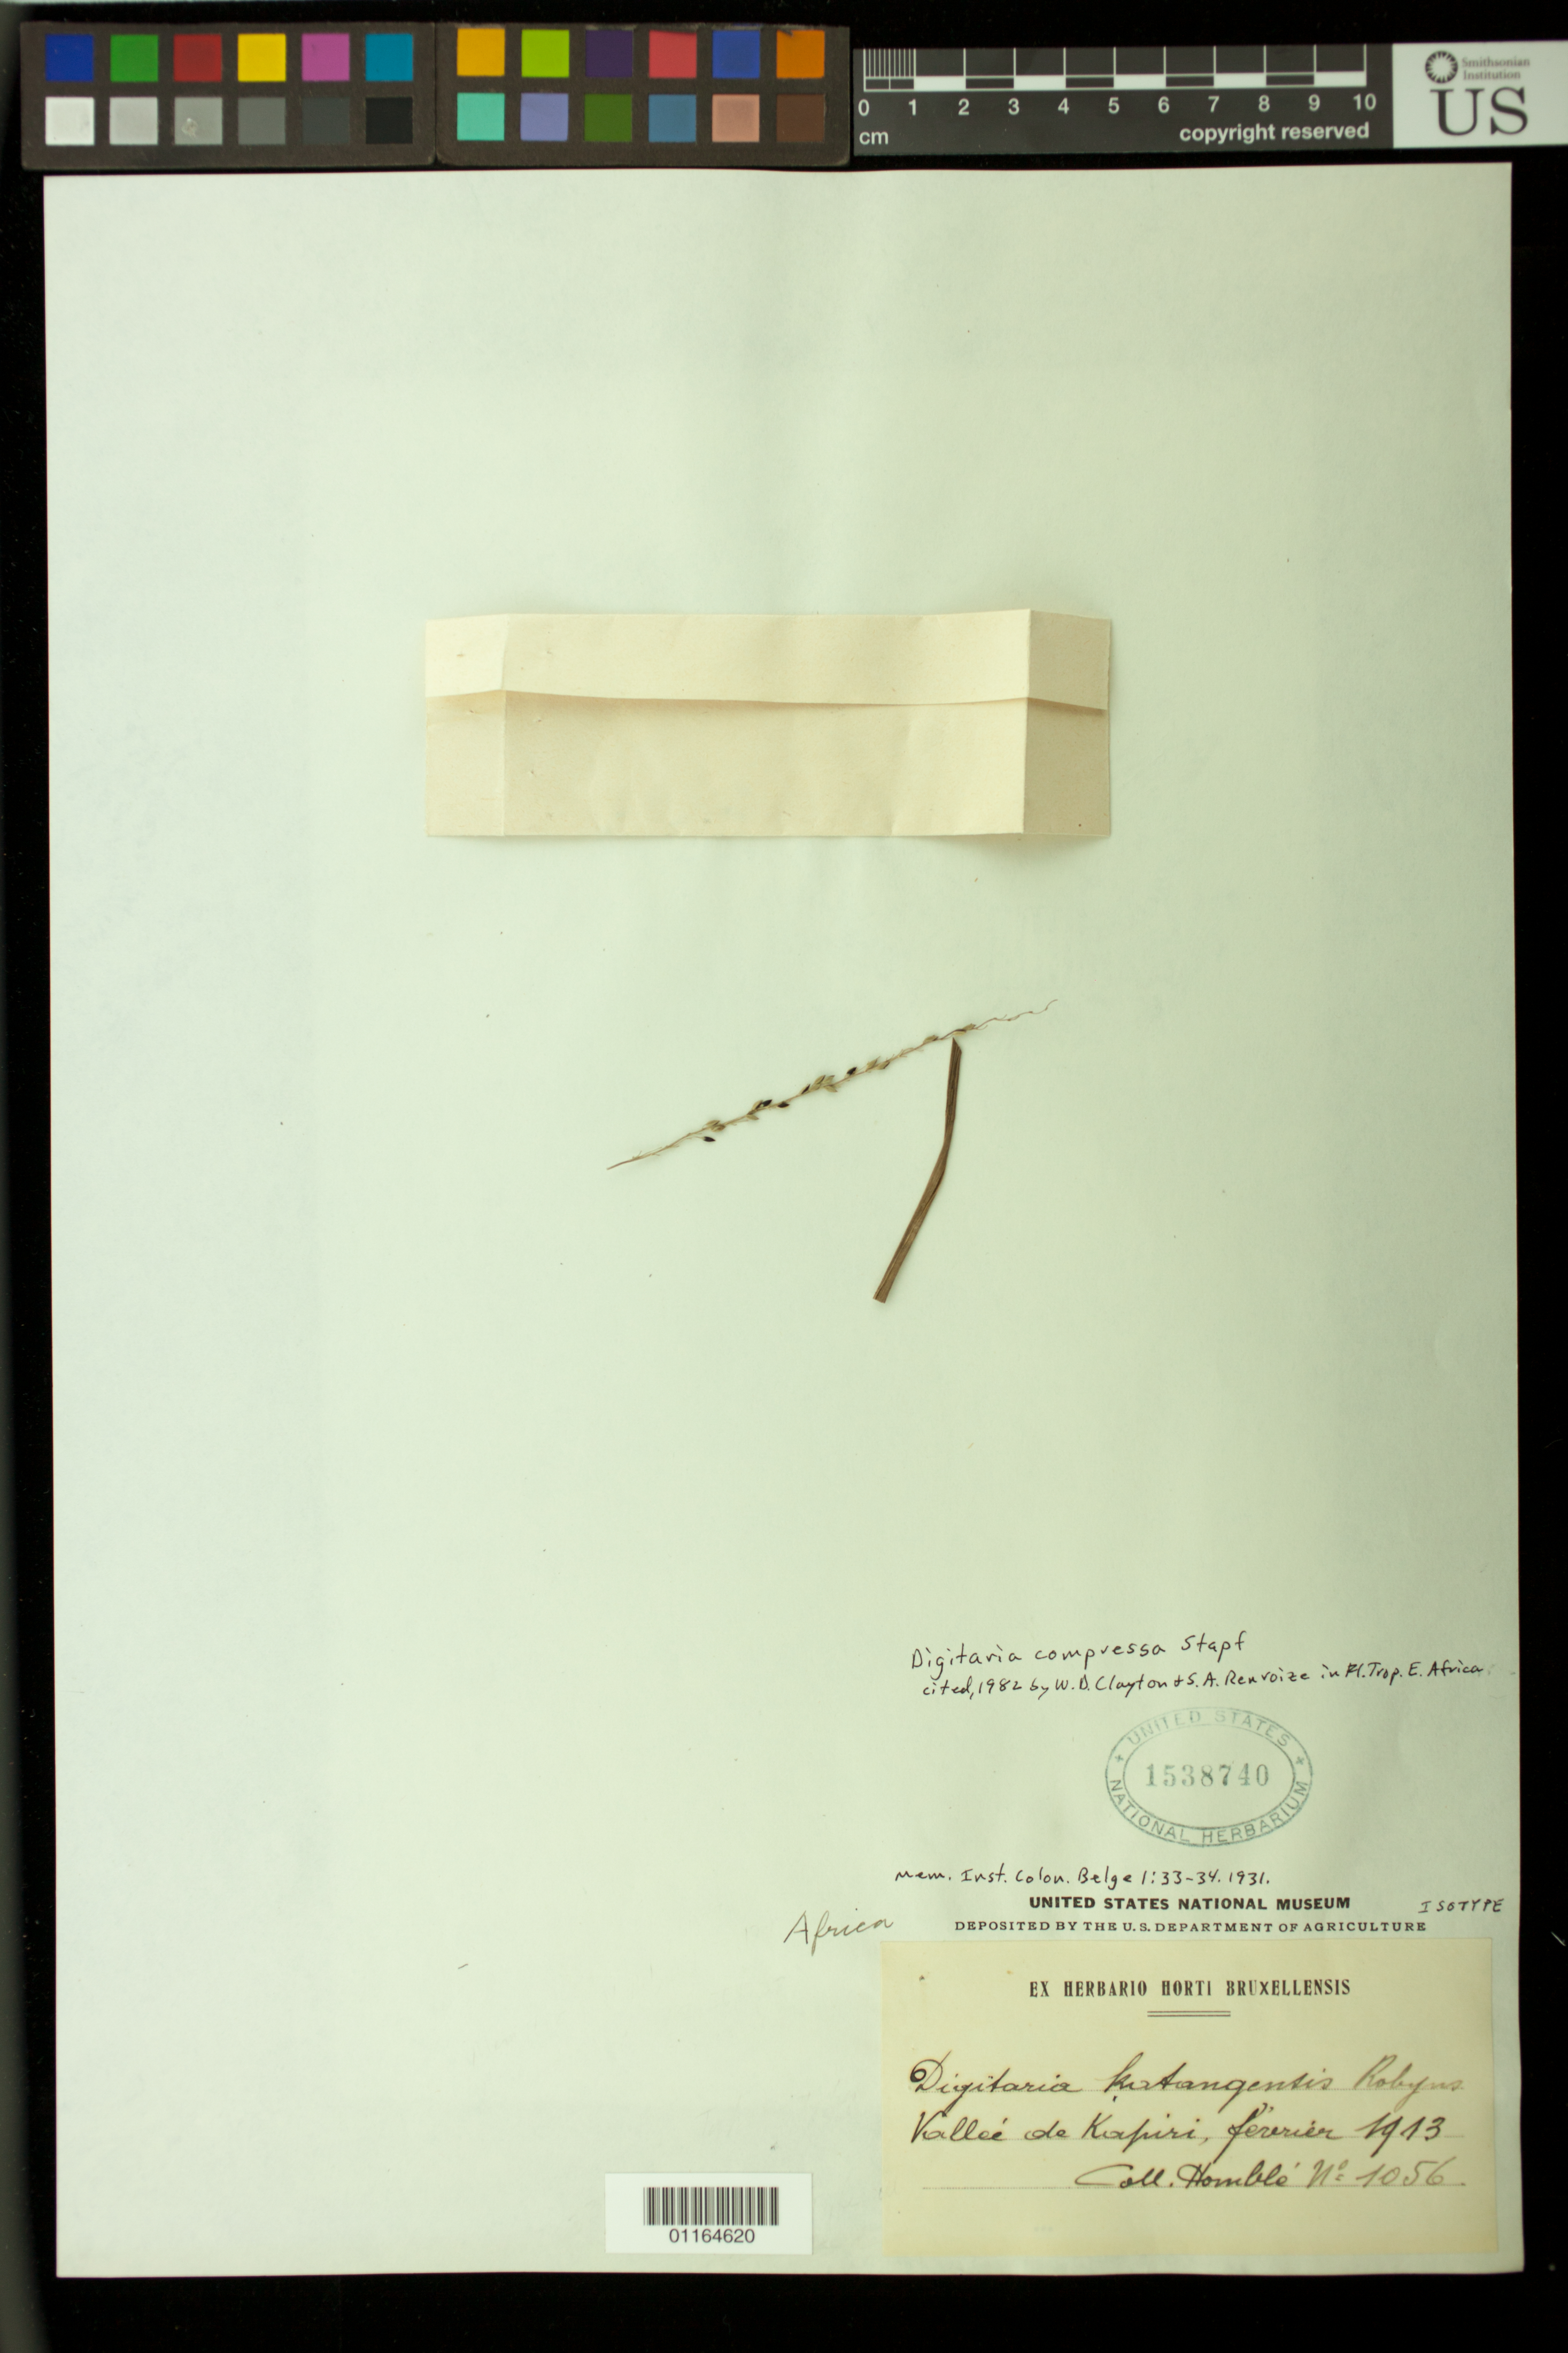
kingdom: Plantae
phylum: Tracheophyta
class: Liliopsida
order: Poales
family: Poaceae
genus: Digitaria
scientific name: Digitaria katangensis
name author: Robyns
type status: Type Collection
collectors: H. Homblé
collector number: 1056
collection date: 1913-02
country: Congo, Democratic Republic of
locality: Zaire (Belgian Congo), Vallée de Kapiri, Katanga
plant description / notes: Fragmentary material of type specimen ex herb. Brussels (?)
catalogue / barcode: US 1538740